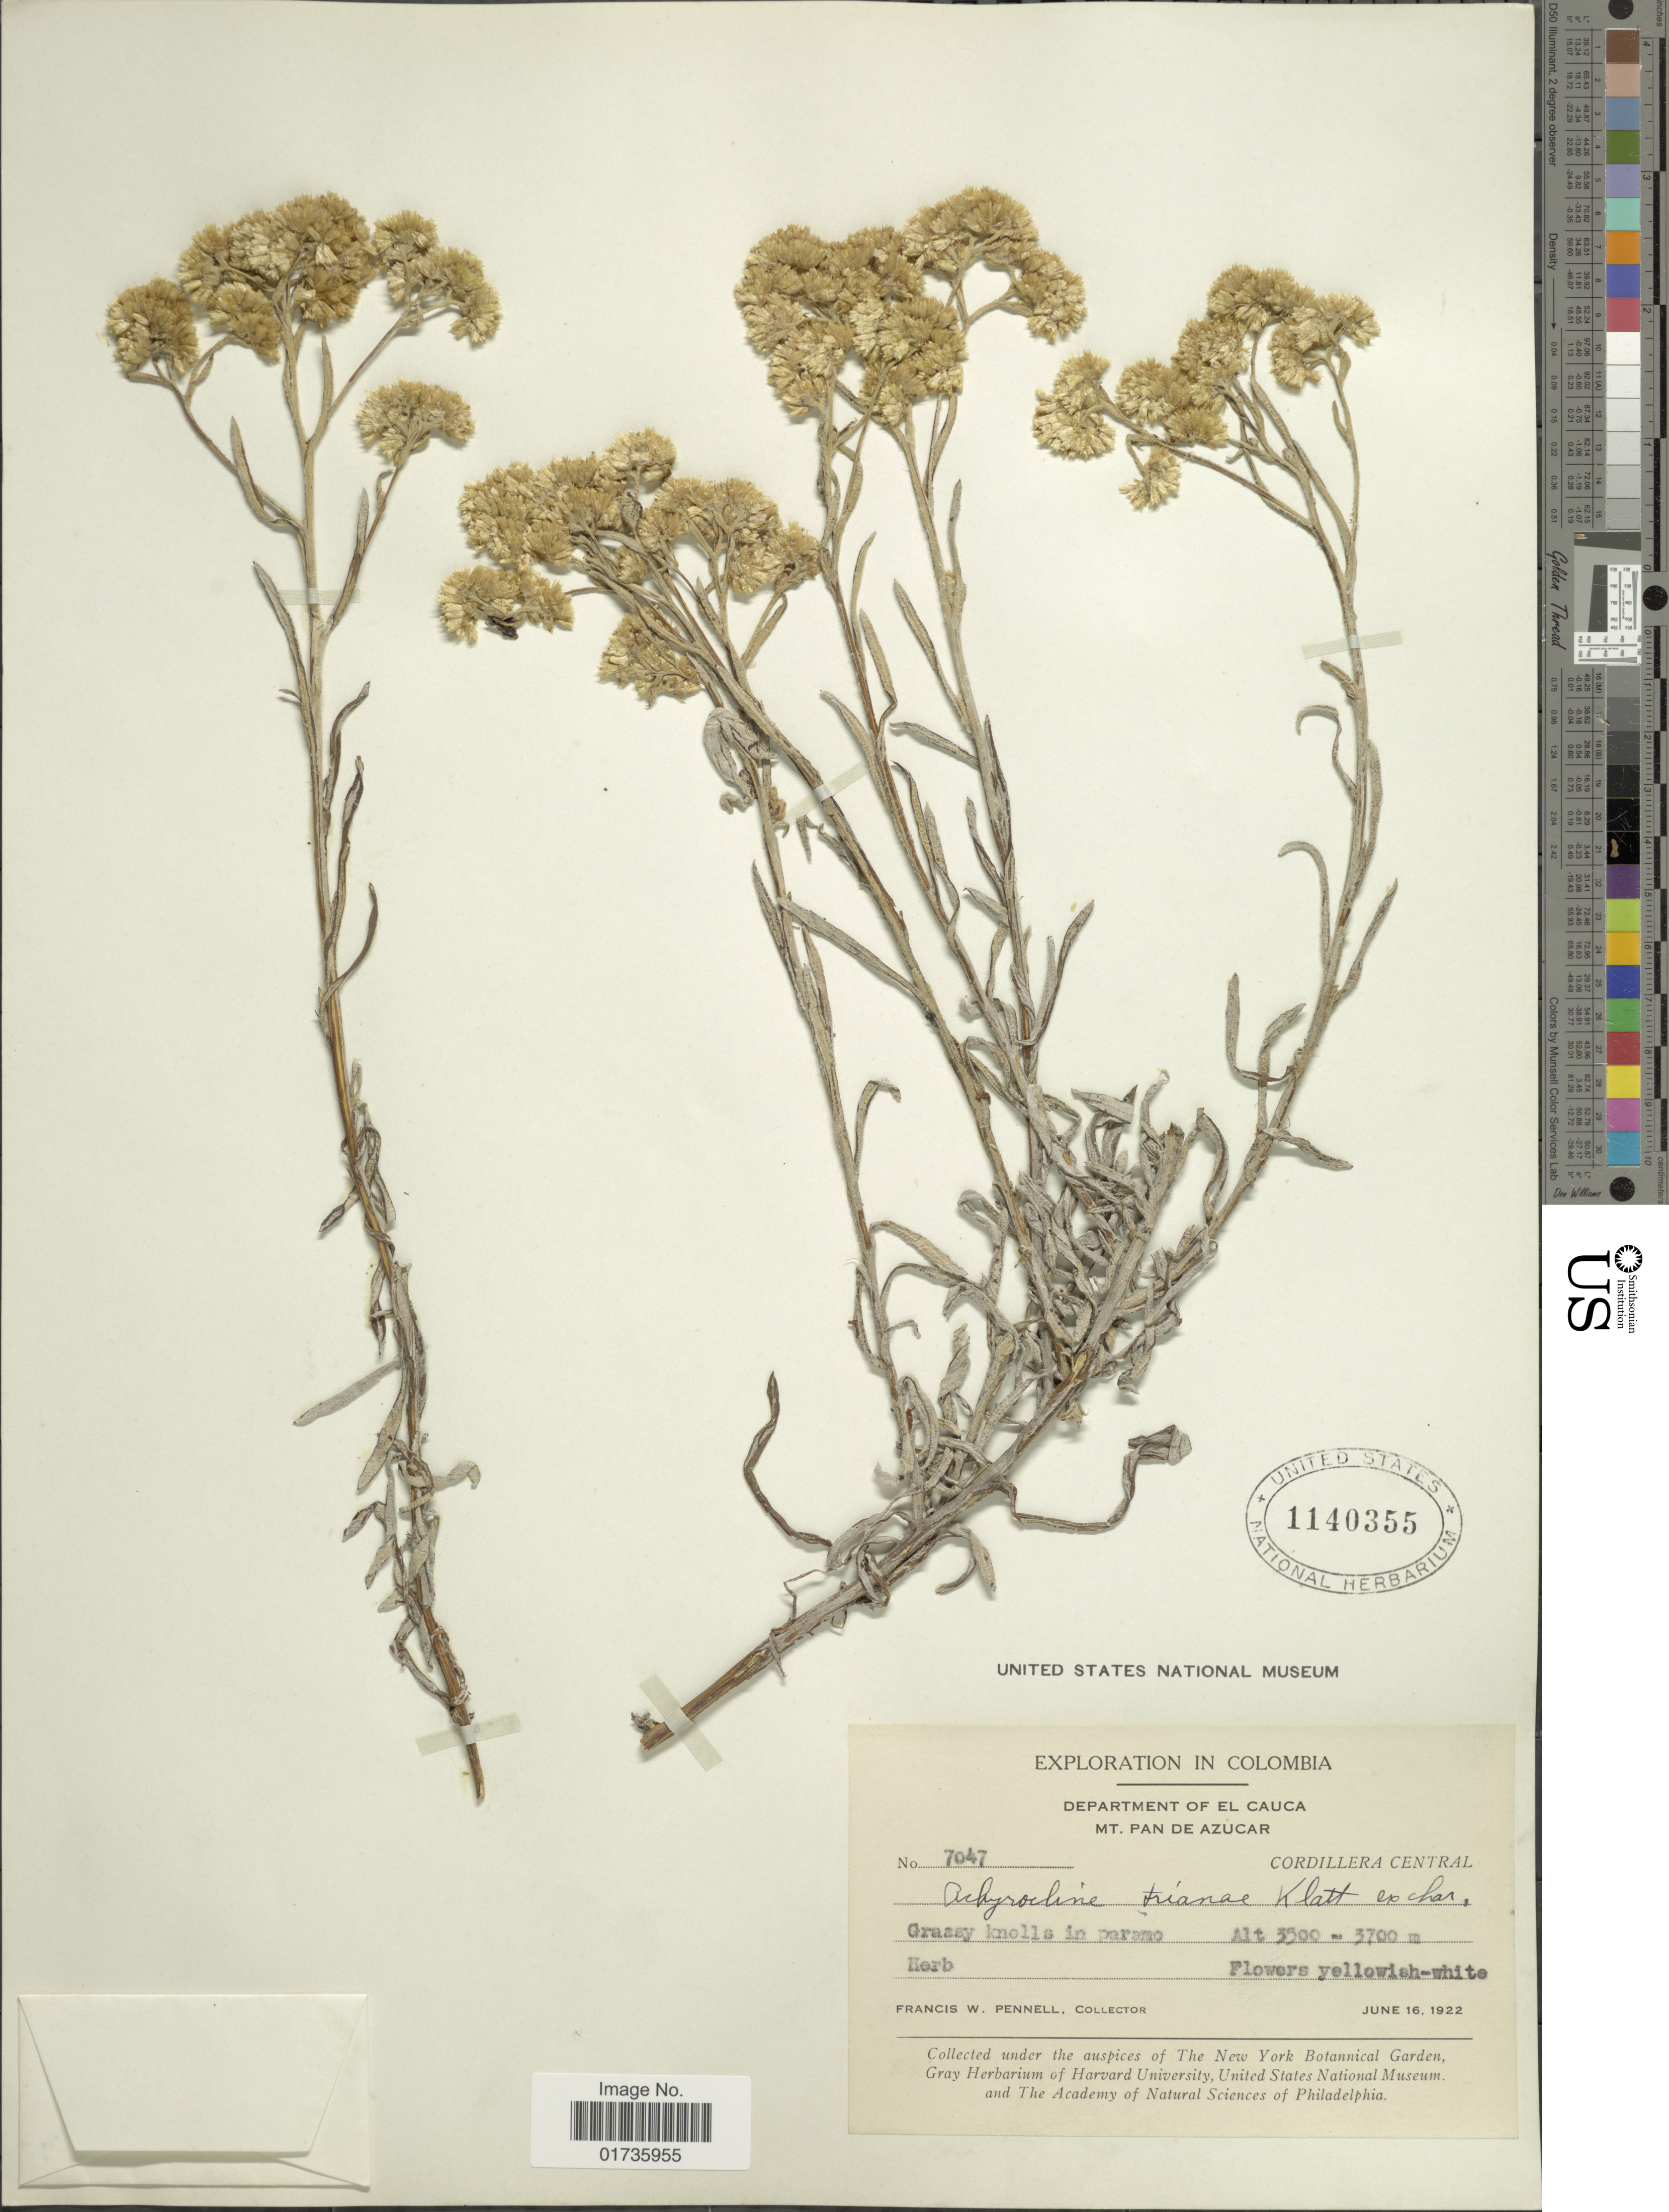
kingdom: Plantae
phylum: Tracheophyta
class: Magnoliopsida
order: Asterales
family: Asteraceae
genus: Achyrocline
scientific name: Achyrocline trianae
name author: Klatt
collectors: F. W. Pennell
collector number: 7047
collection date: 1922-06-16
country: Colombia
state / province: Cauca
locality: Departament of El Cauca Mt Pan de Azucar, Cordillera Central, Grassy knolls in paramo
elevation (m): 3500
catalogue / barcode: US 1140355